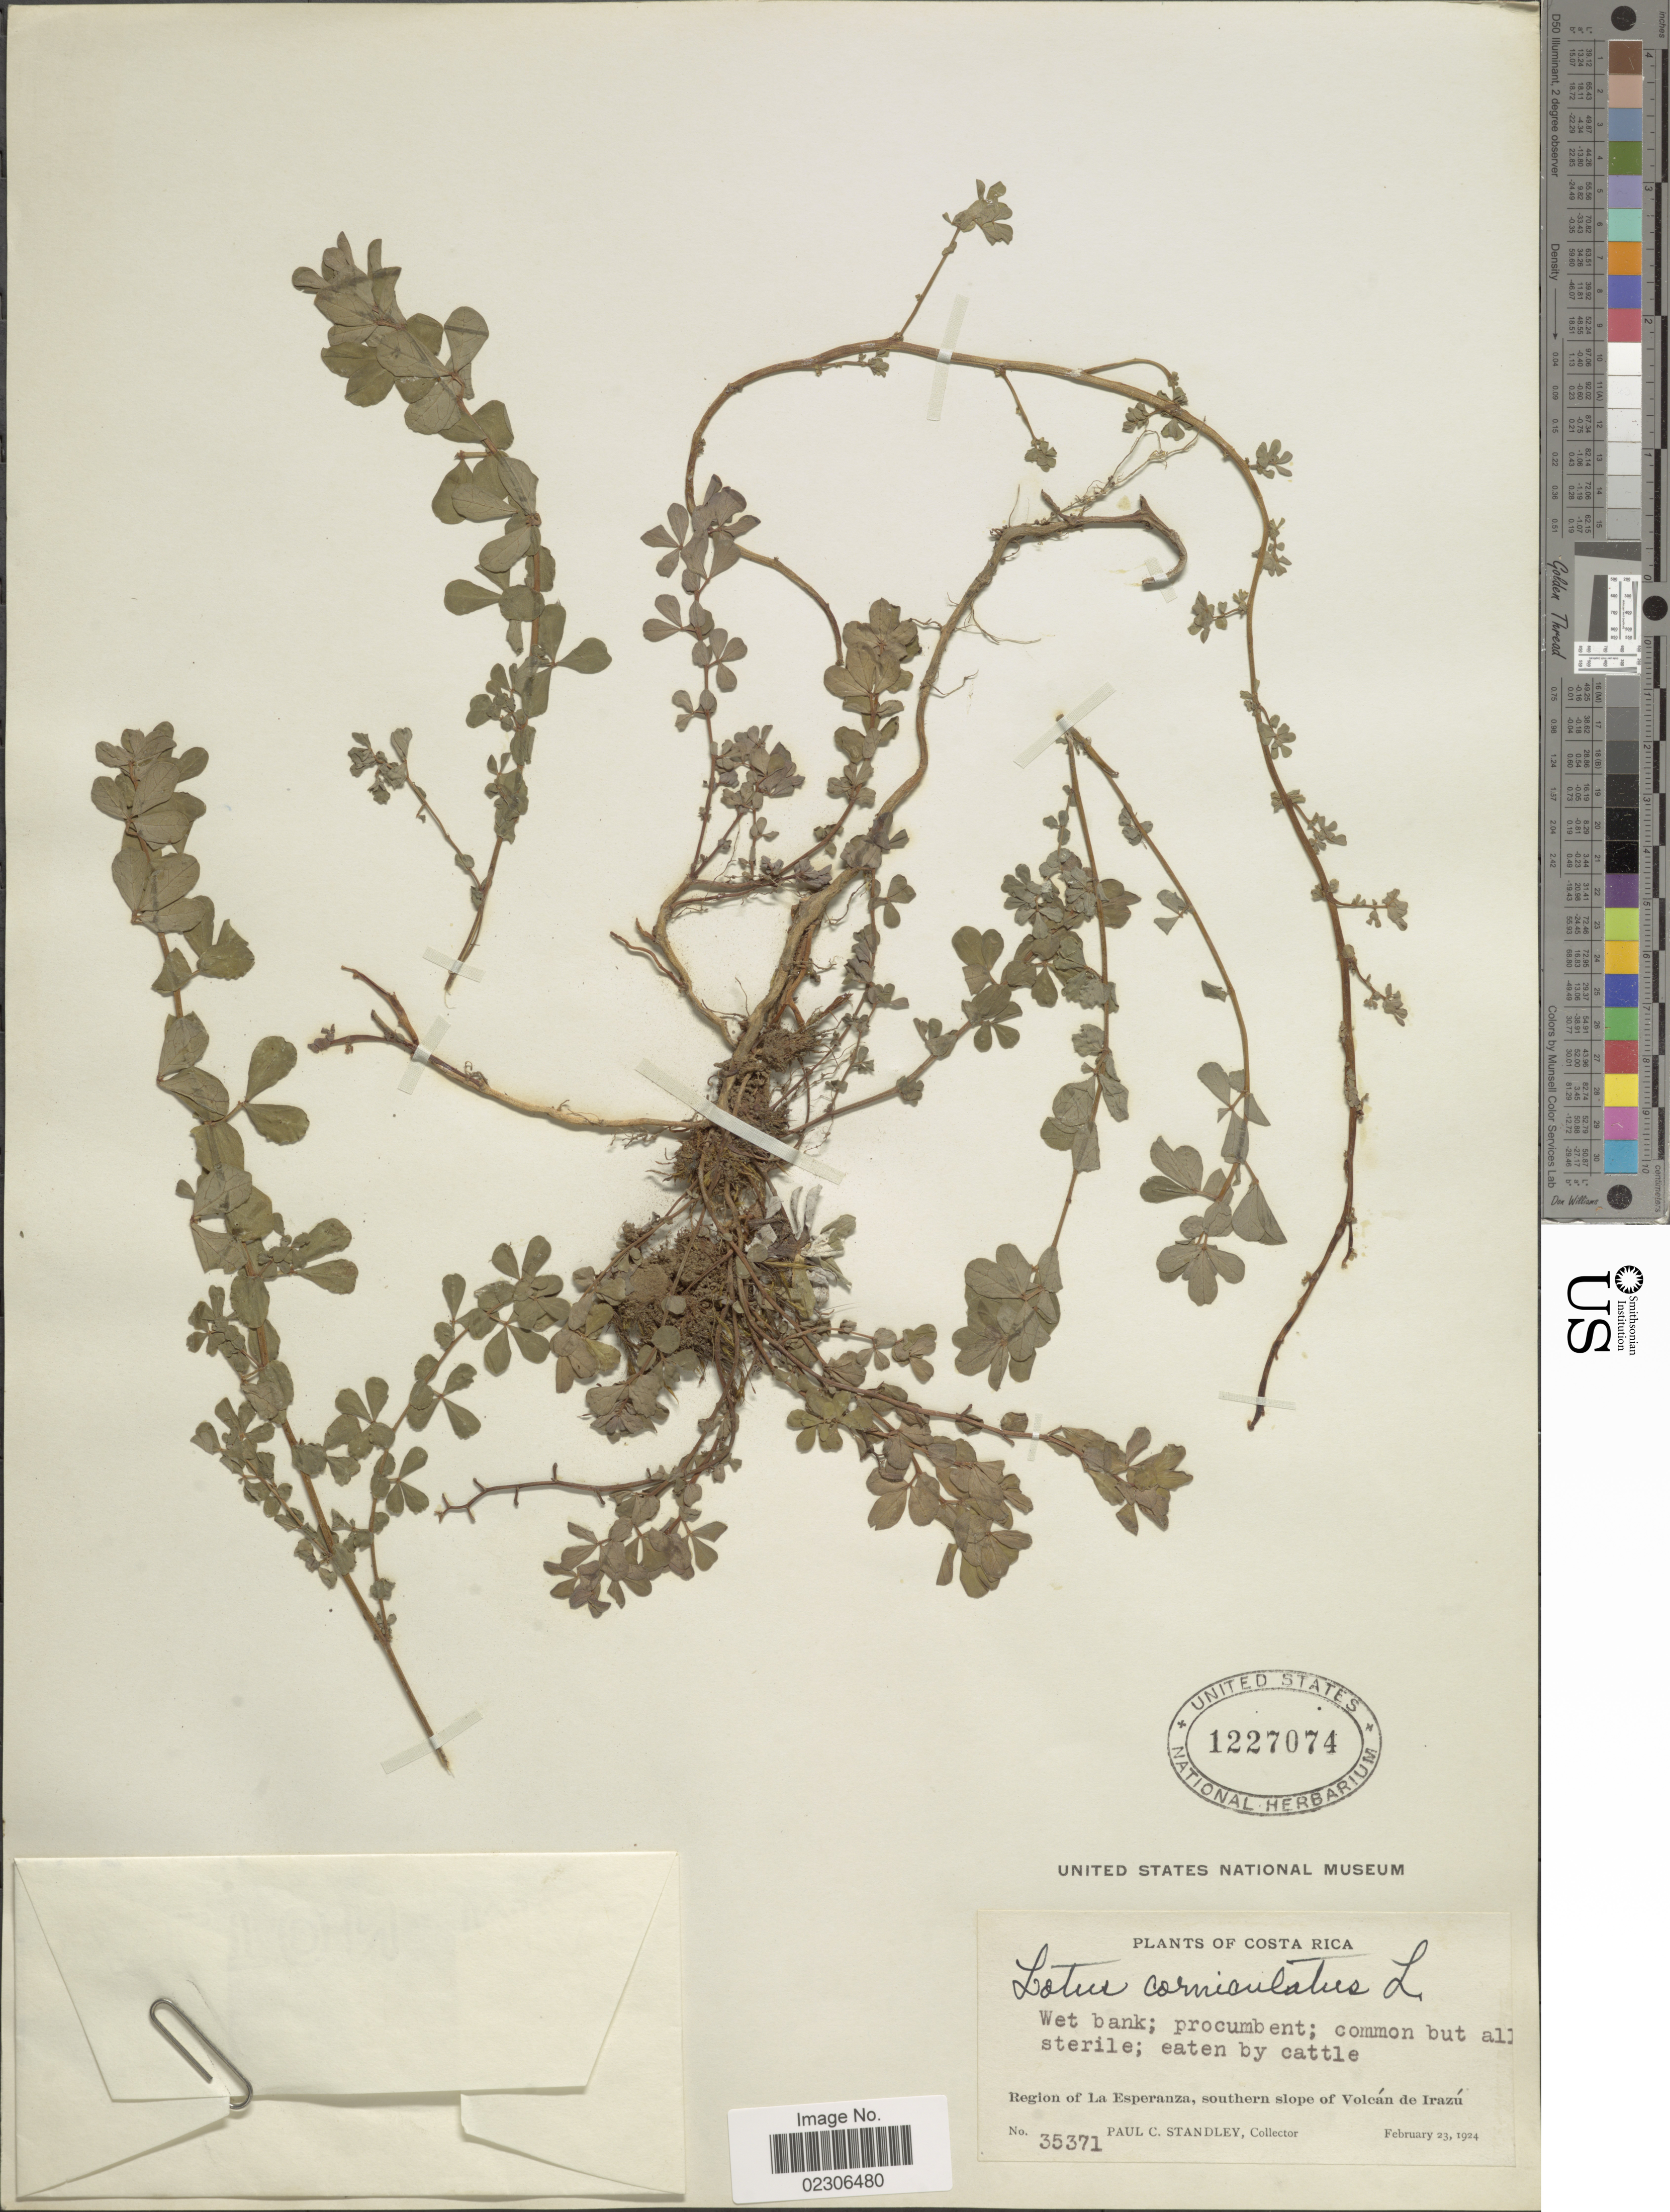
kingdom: Plantae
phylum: Tracheophyta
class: Magnoliopsida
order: Fabales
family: Fabaceae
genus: Lotus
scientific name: Lotus corniculatus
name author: L.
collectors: P. C. Standley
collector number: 35371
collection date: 1924-02-23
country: Costa Rica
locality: Region of La Esperanza, southern slope of Volcan de Irazu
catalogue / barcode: US 1227074